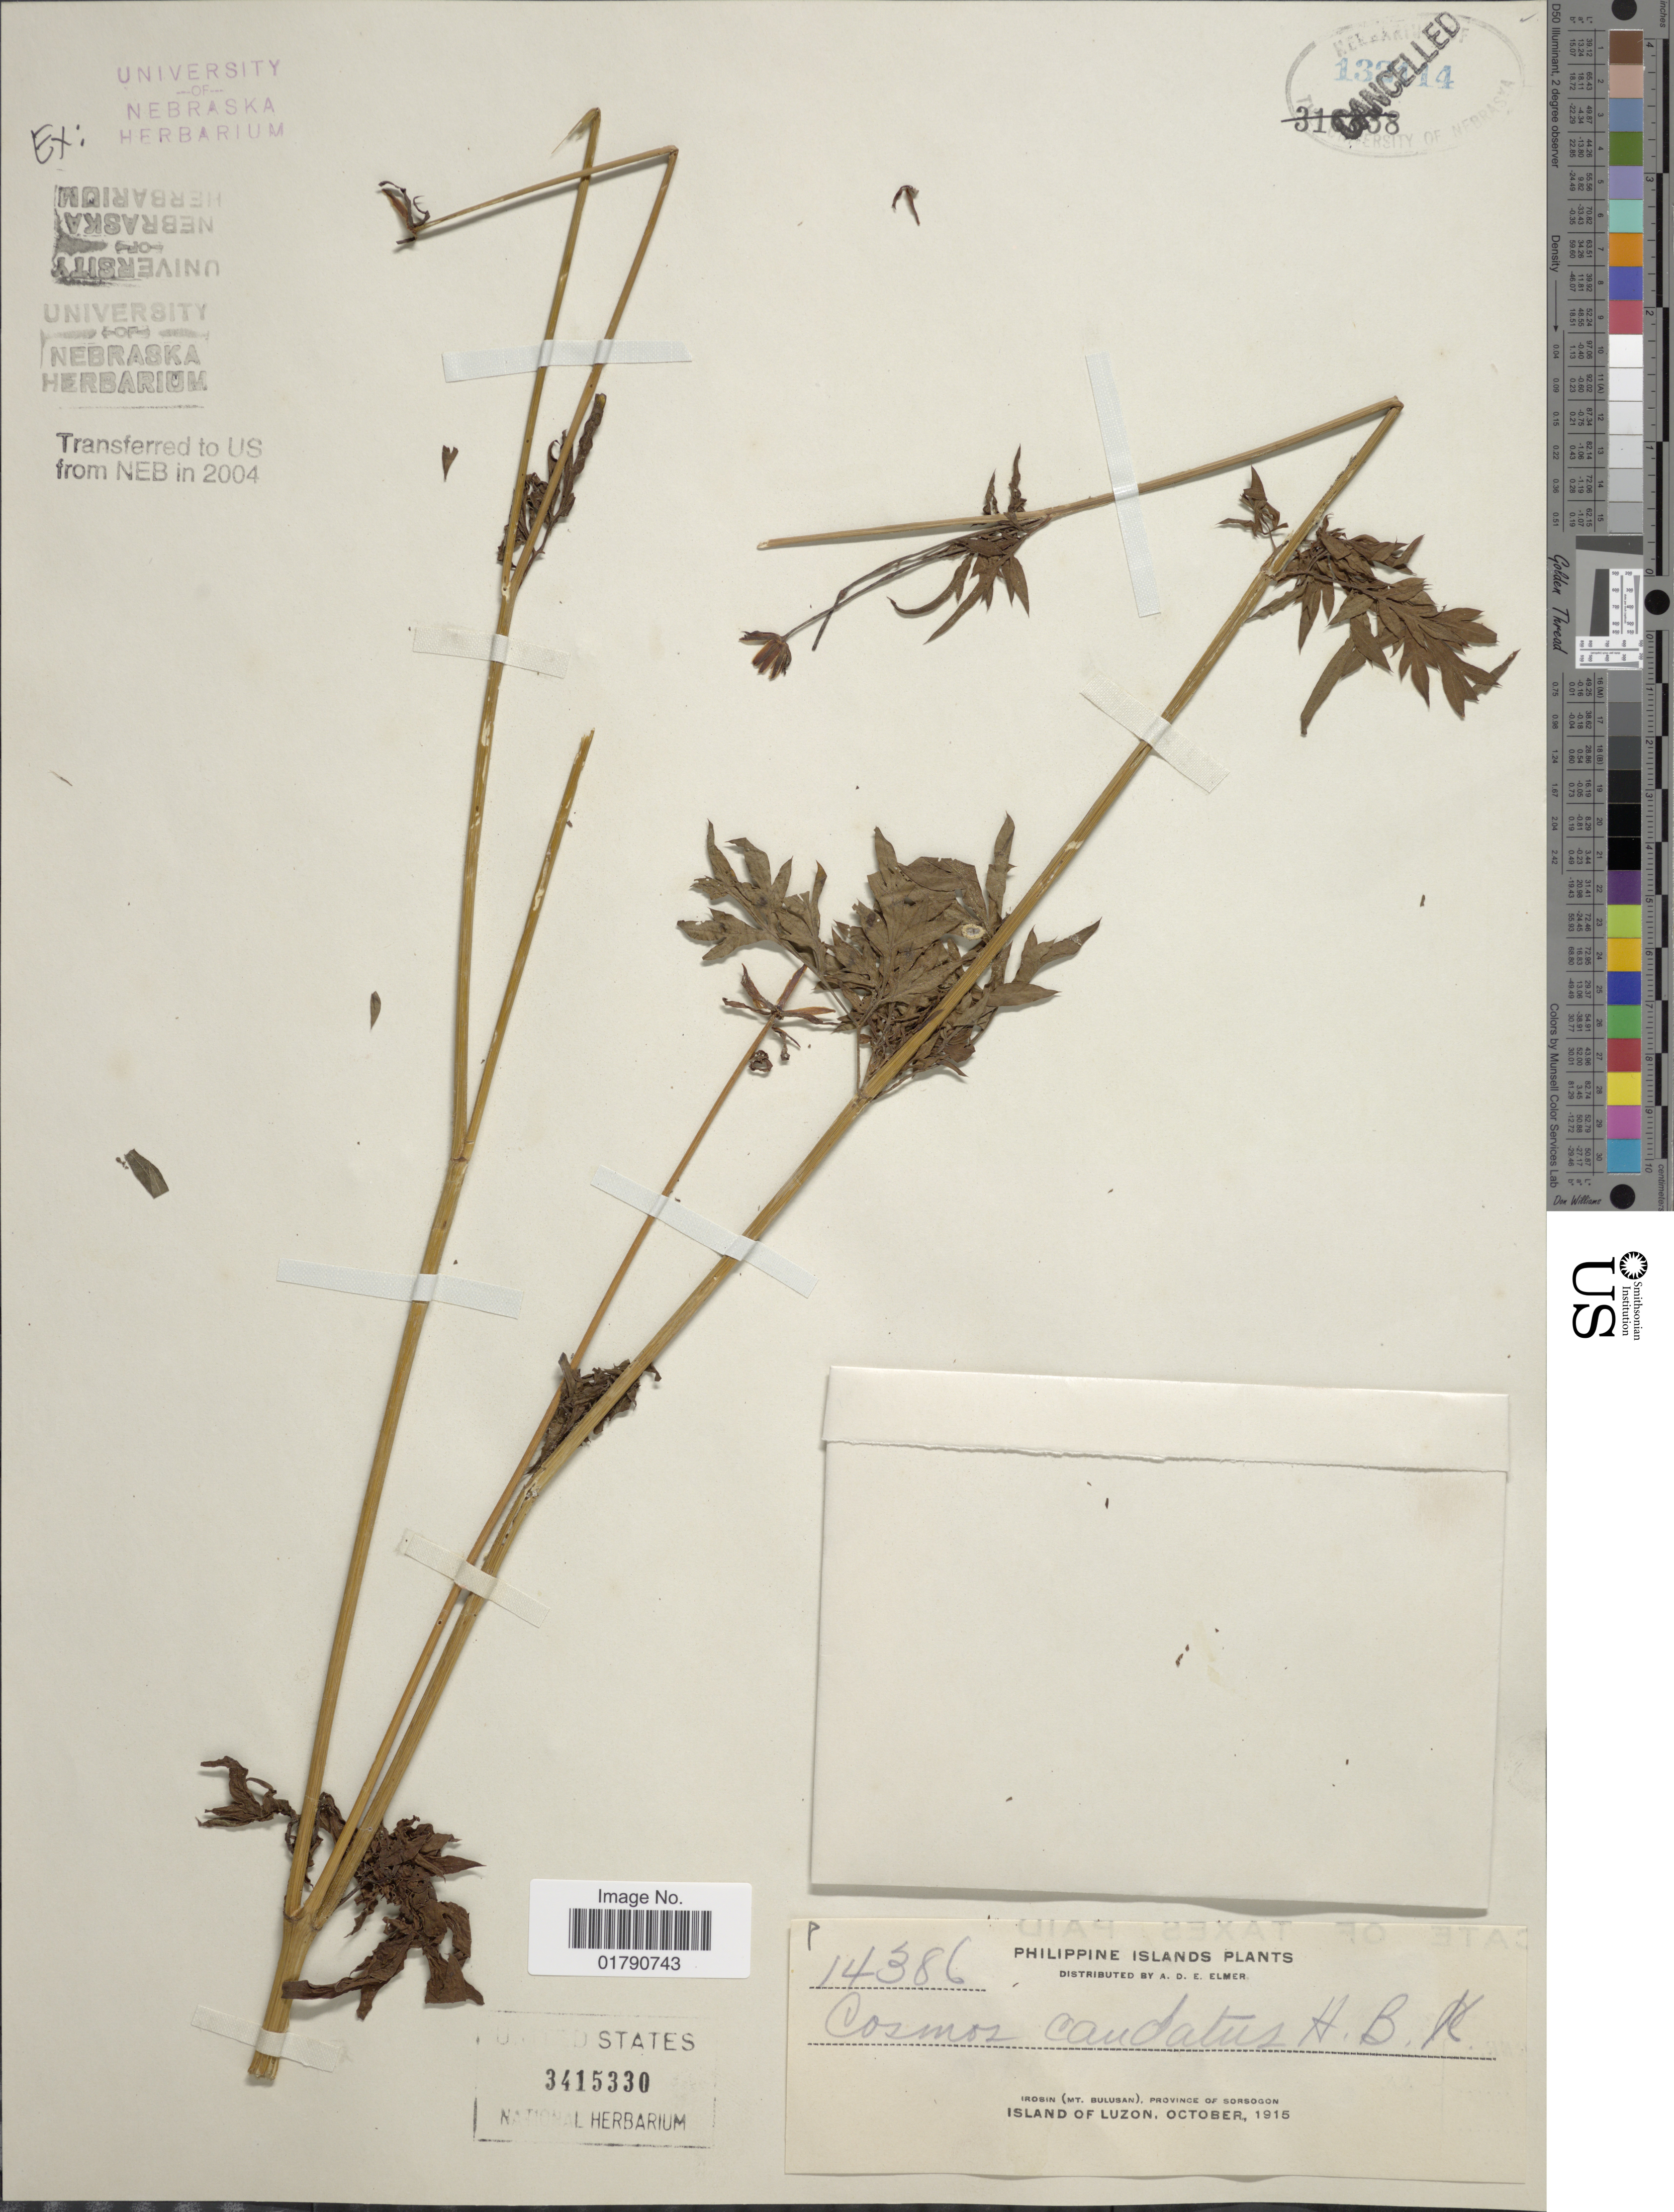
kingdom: Plantae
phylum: Tracheophyta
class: Magnoliopsida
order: Asterales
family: Asteraceae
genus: Cosmos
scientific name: Cosmos caudatus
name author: Kunth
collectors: A. D. E. Elmer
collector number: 14386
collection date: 1915-10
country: Philippines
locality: Philippine Islands, Irosin (Mt. Bulusan), Province of Sorsogon, Island of Luzon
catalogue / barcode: US 3415330